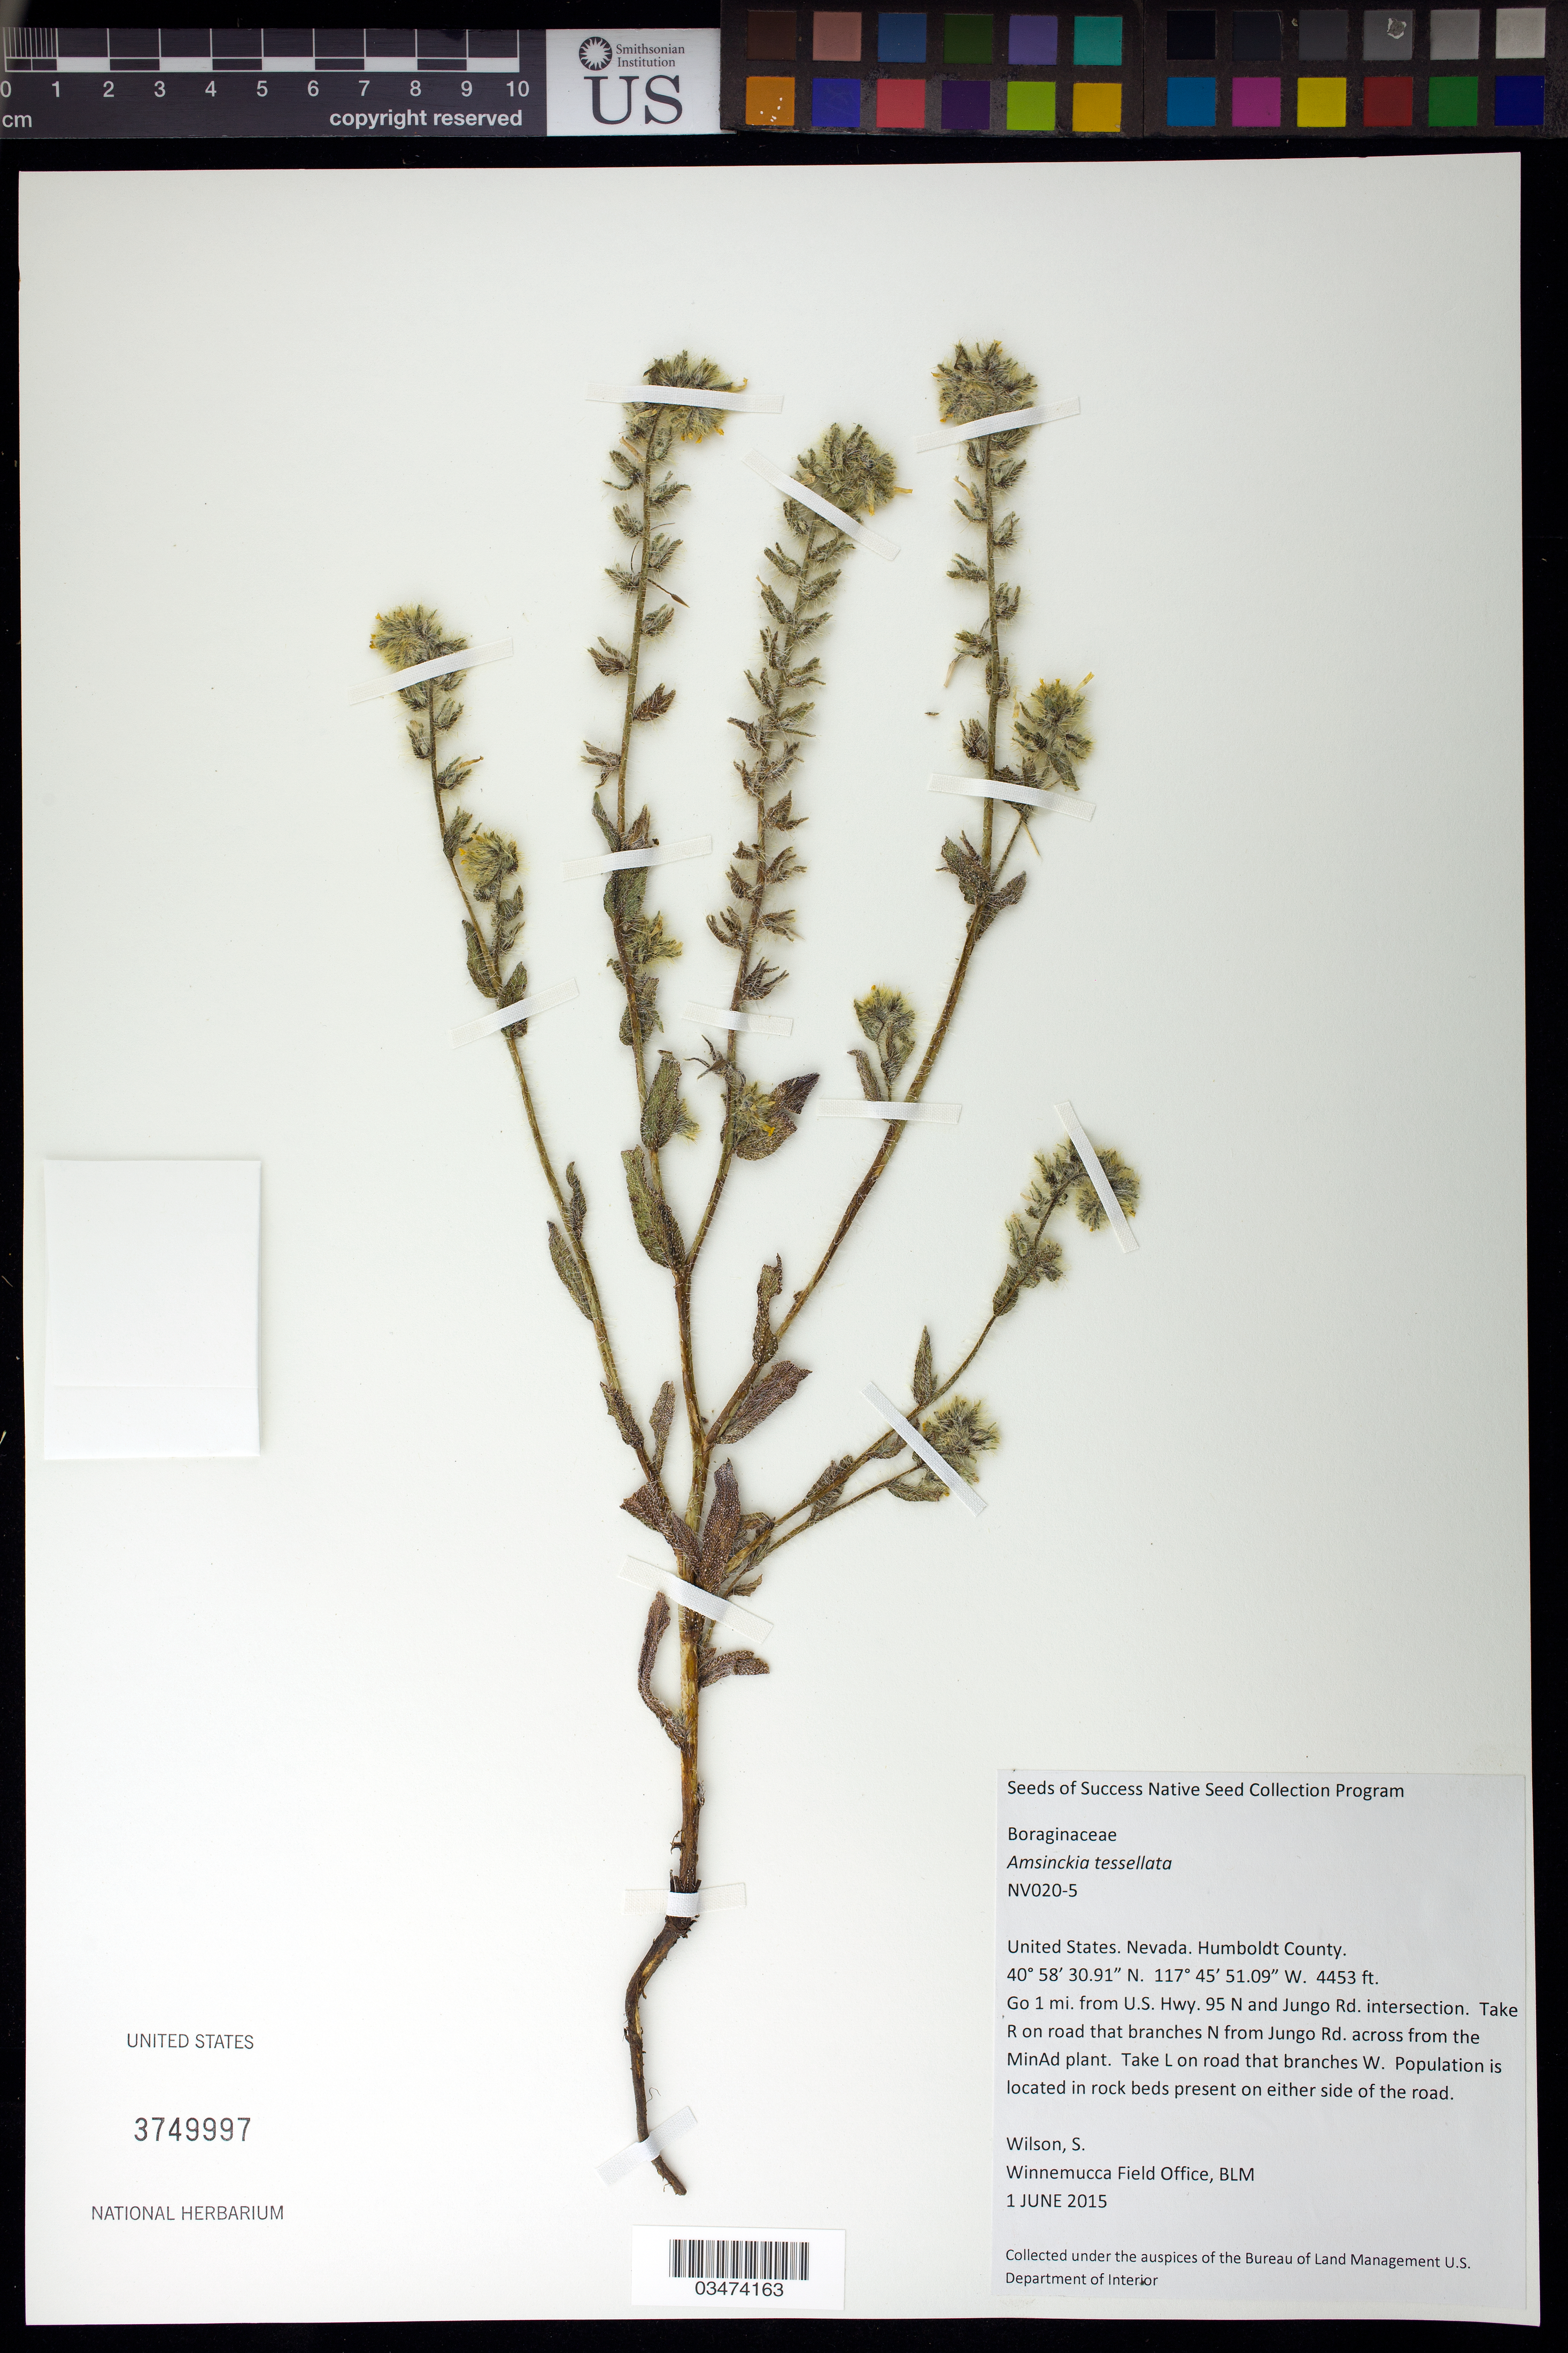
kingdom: Plantae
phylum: Tracheophyta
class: Magnoliopsida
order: Boraginales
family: Boraginaceae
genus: Amsinckia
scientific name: Amsinckia tessellata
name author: A. Gray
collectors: S. Wilson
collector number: NV020-5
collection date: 2015-06-01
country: United States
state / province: Nevada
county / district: Humbolt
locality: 1 mi. from US Hwy 95 N and Jungo Rd. intersection, across from MinAd plant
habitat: In rock beds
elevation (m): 1357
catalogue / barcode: US 3749997